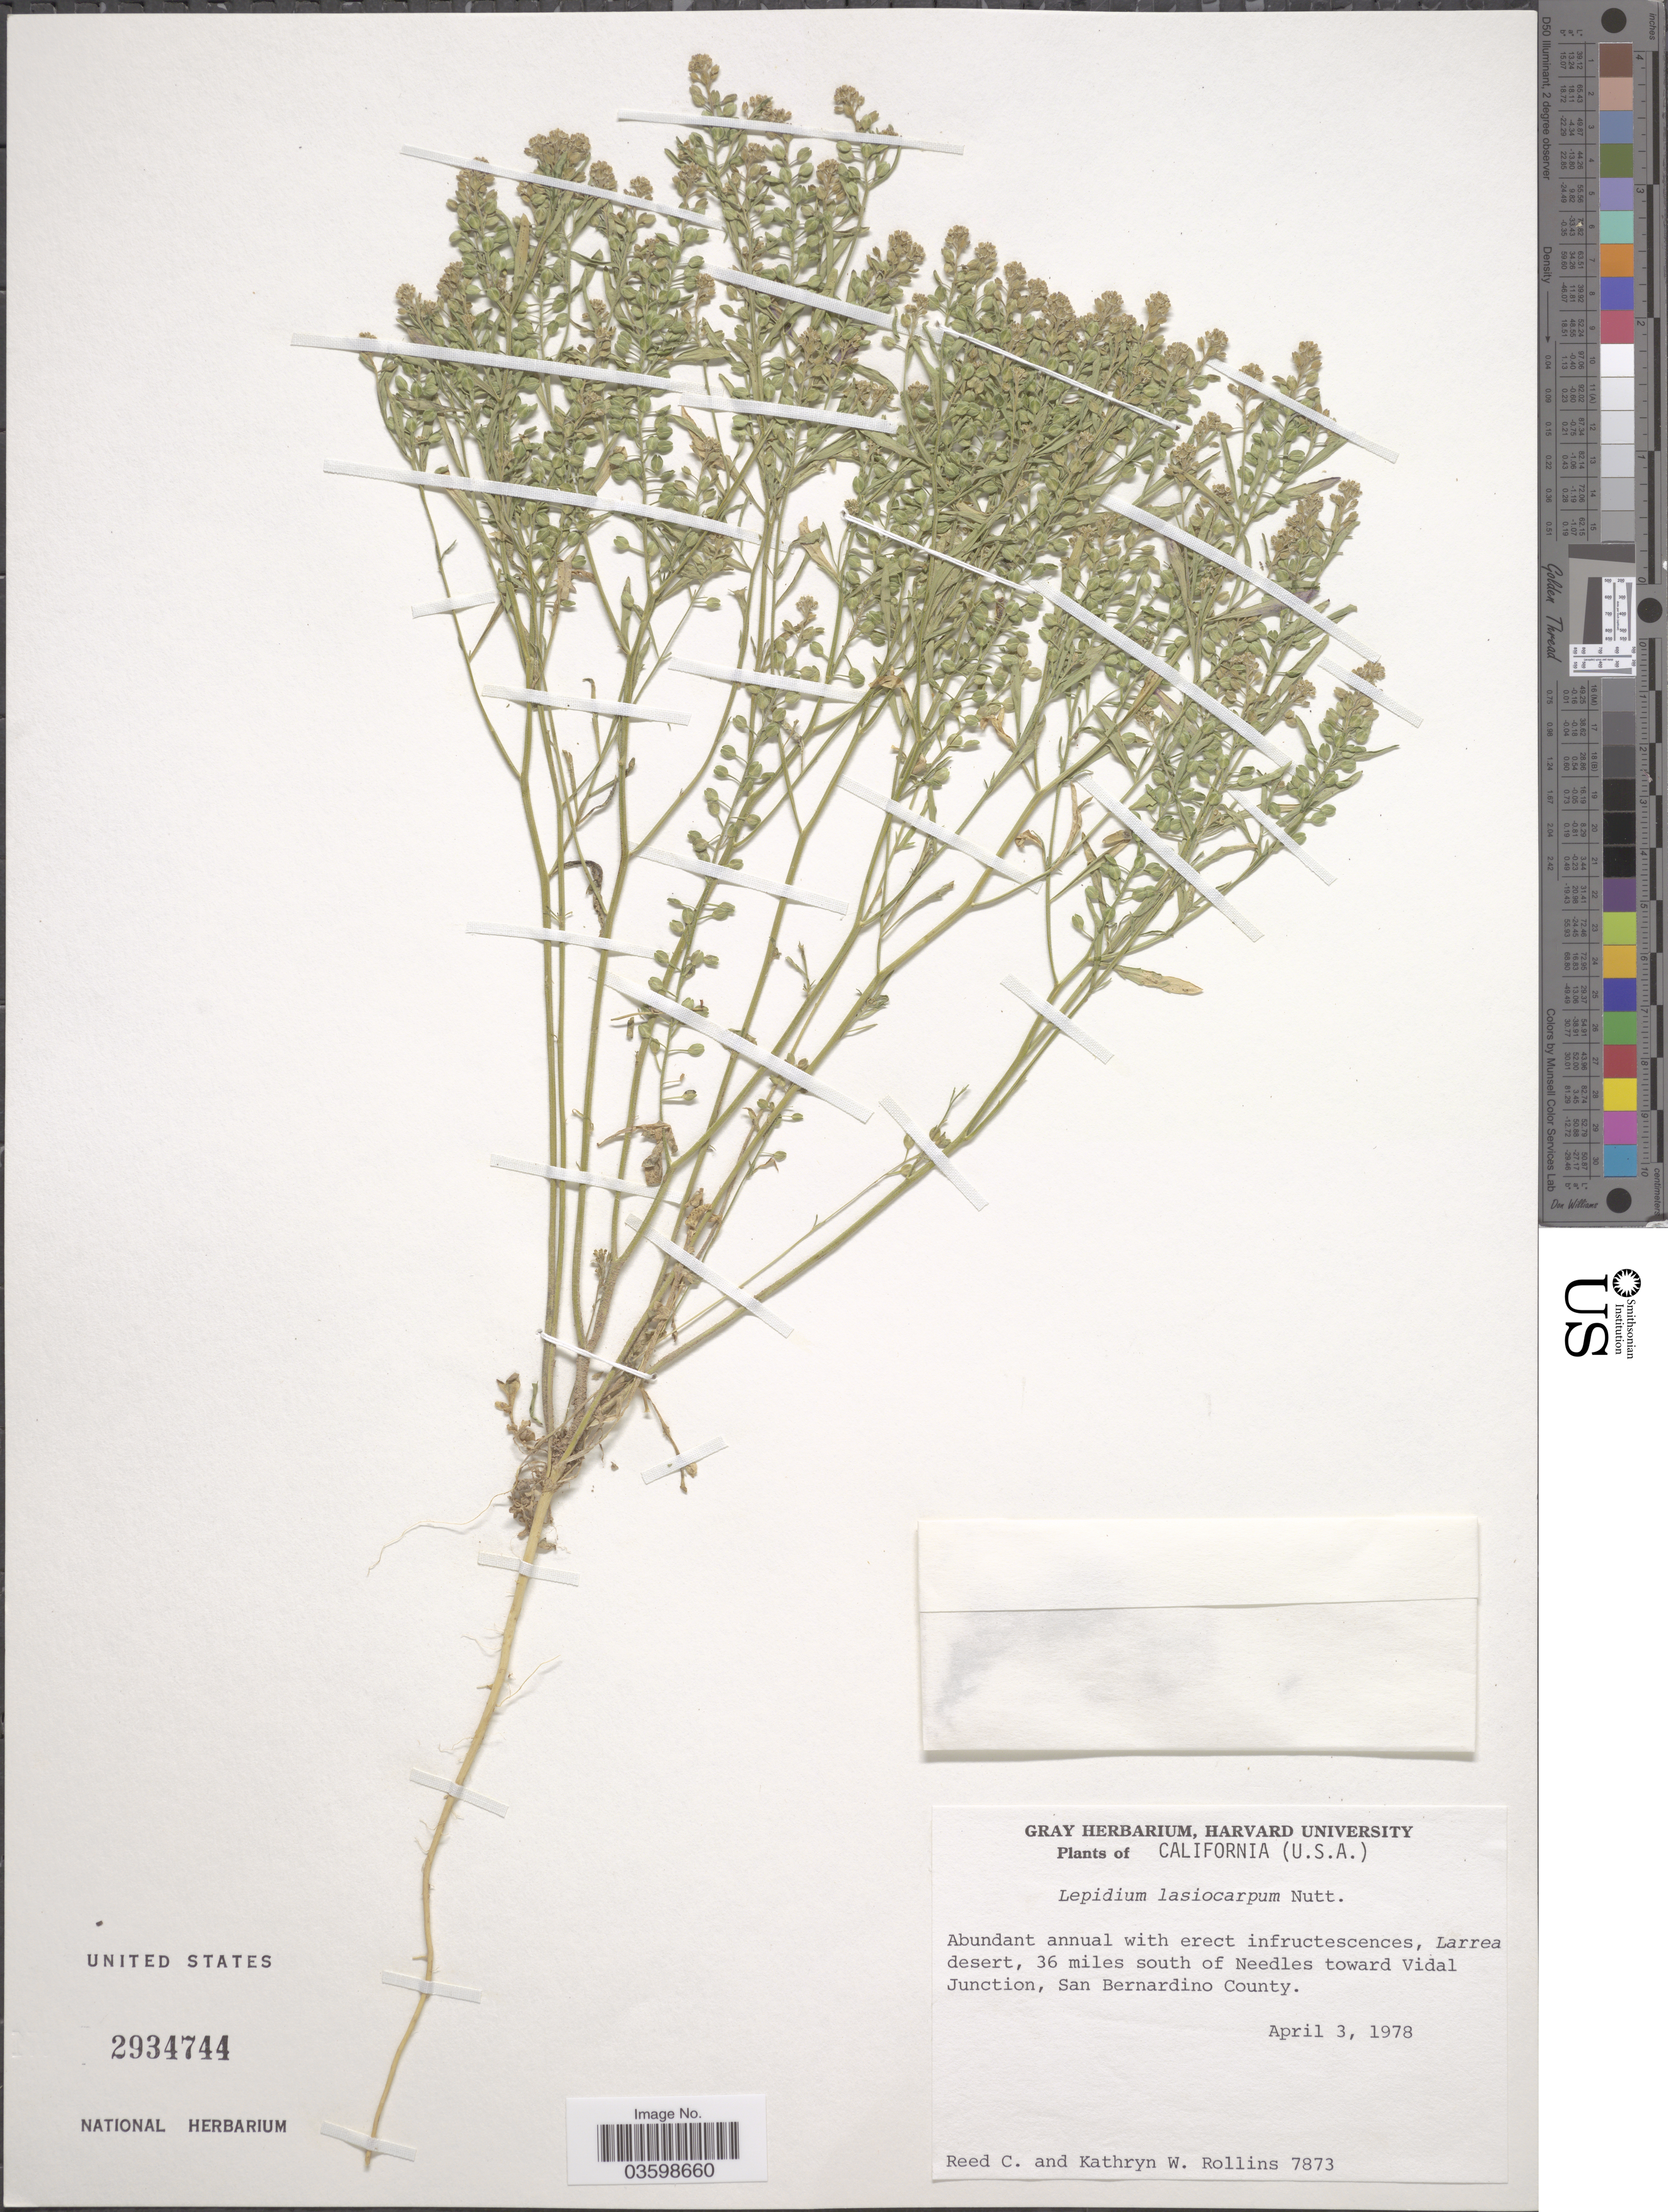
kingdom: Plantae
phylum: Tracheophyta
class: Magnoliopsida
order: Brassicales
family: Brassicaceae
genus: Lepidium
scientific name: Lepidium lasiocarpum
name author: Nutt.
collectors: R. C. Rollins & K. W. Rollins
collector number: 7873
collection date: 1978-04-03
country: United States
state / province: California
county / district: San Bernardino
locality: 36 miles south of Needles toward Vidal Junction, San Bernardino County.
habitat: larrea desert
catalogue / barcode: US 2934744